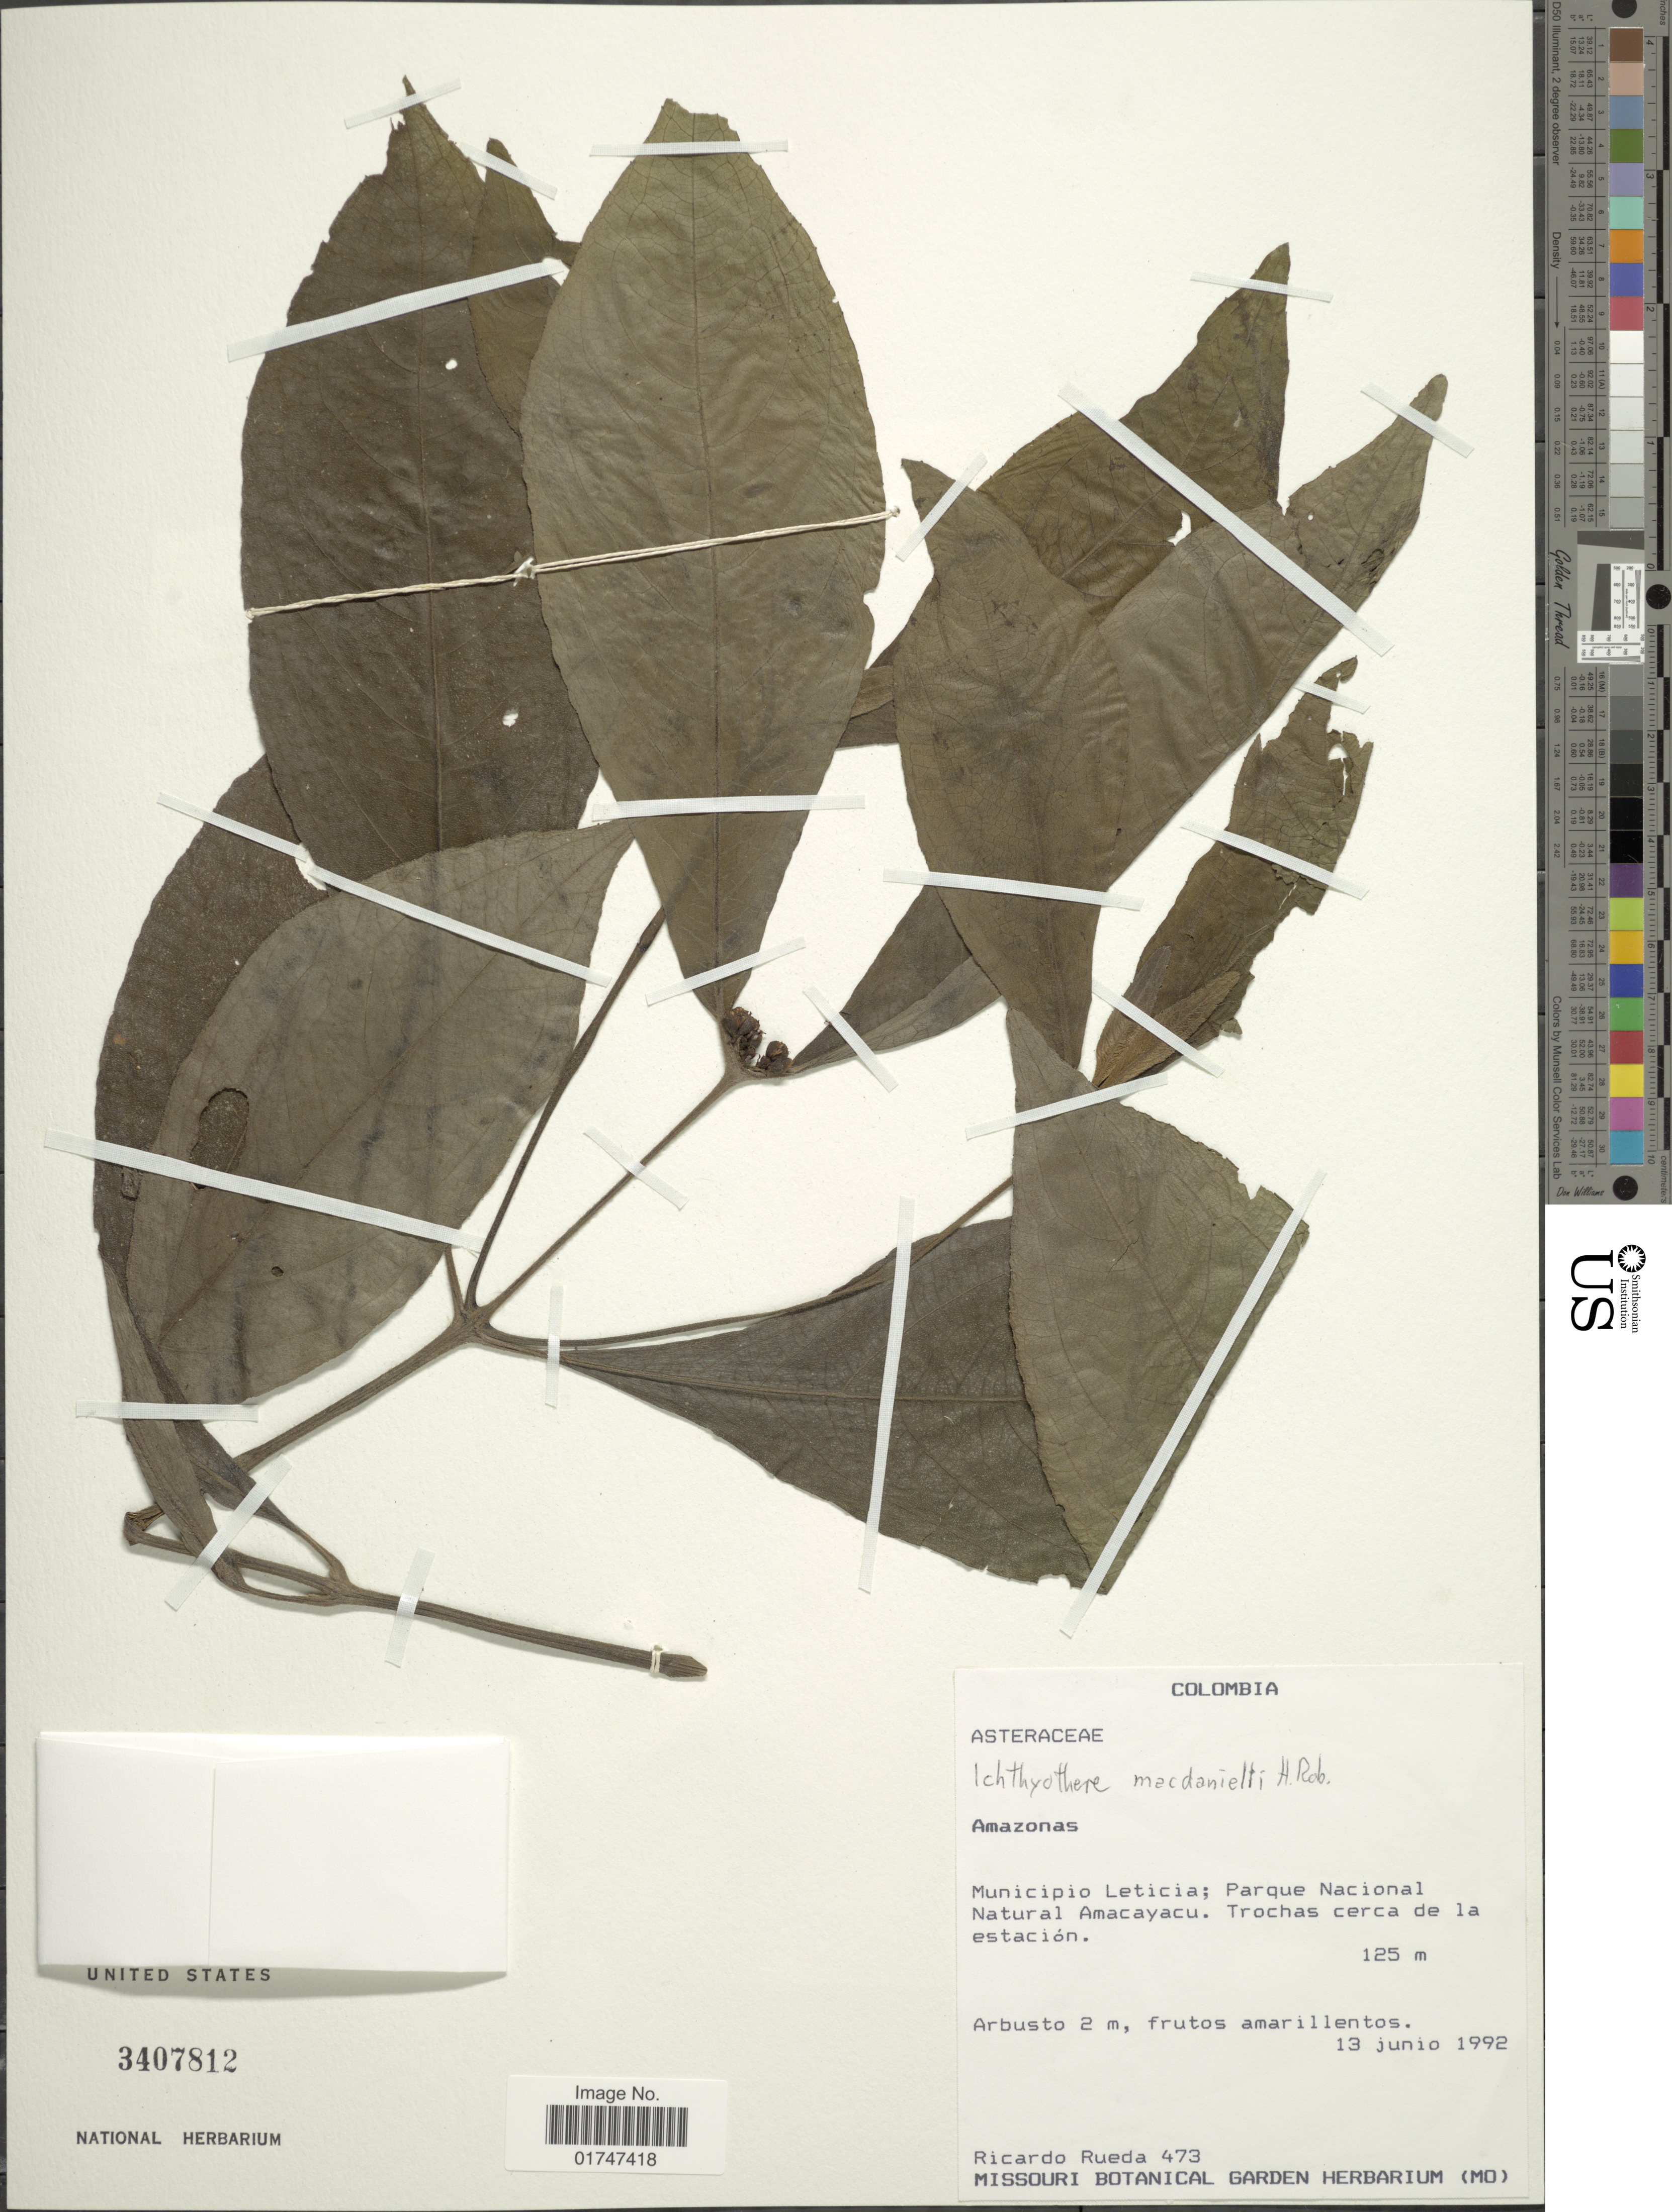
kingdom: Plantae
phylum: Tracheophyta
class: Magnoliopsida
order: Asterales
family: Asteraceae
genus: Ichthyothere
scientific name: Ichthyothere macdanielii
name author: H. Rob.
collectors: R. Rueda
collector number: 473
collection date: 1992-06-13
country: Colombia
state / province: Amazônas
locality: Amazonas. Municipio Leticia; Parque Nacional Natural Amacayacu. Trochas cerca de la estación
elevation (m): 125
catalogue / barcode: US 3407812